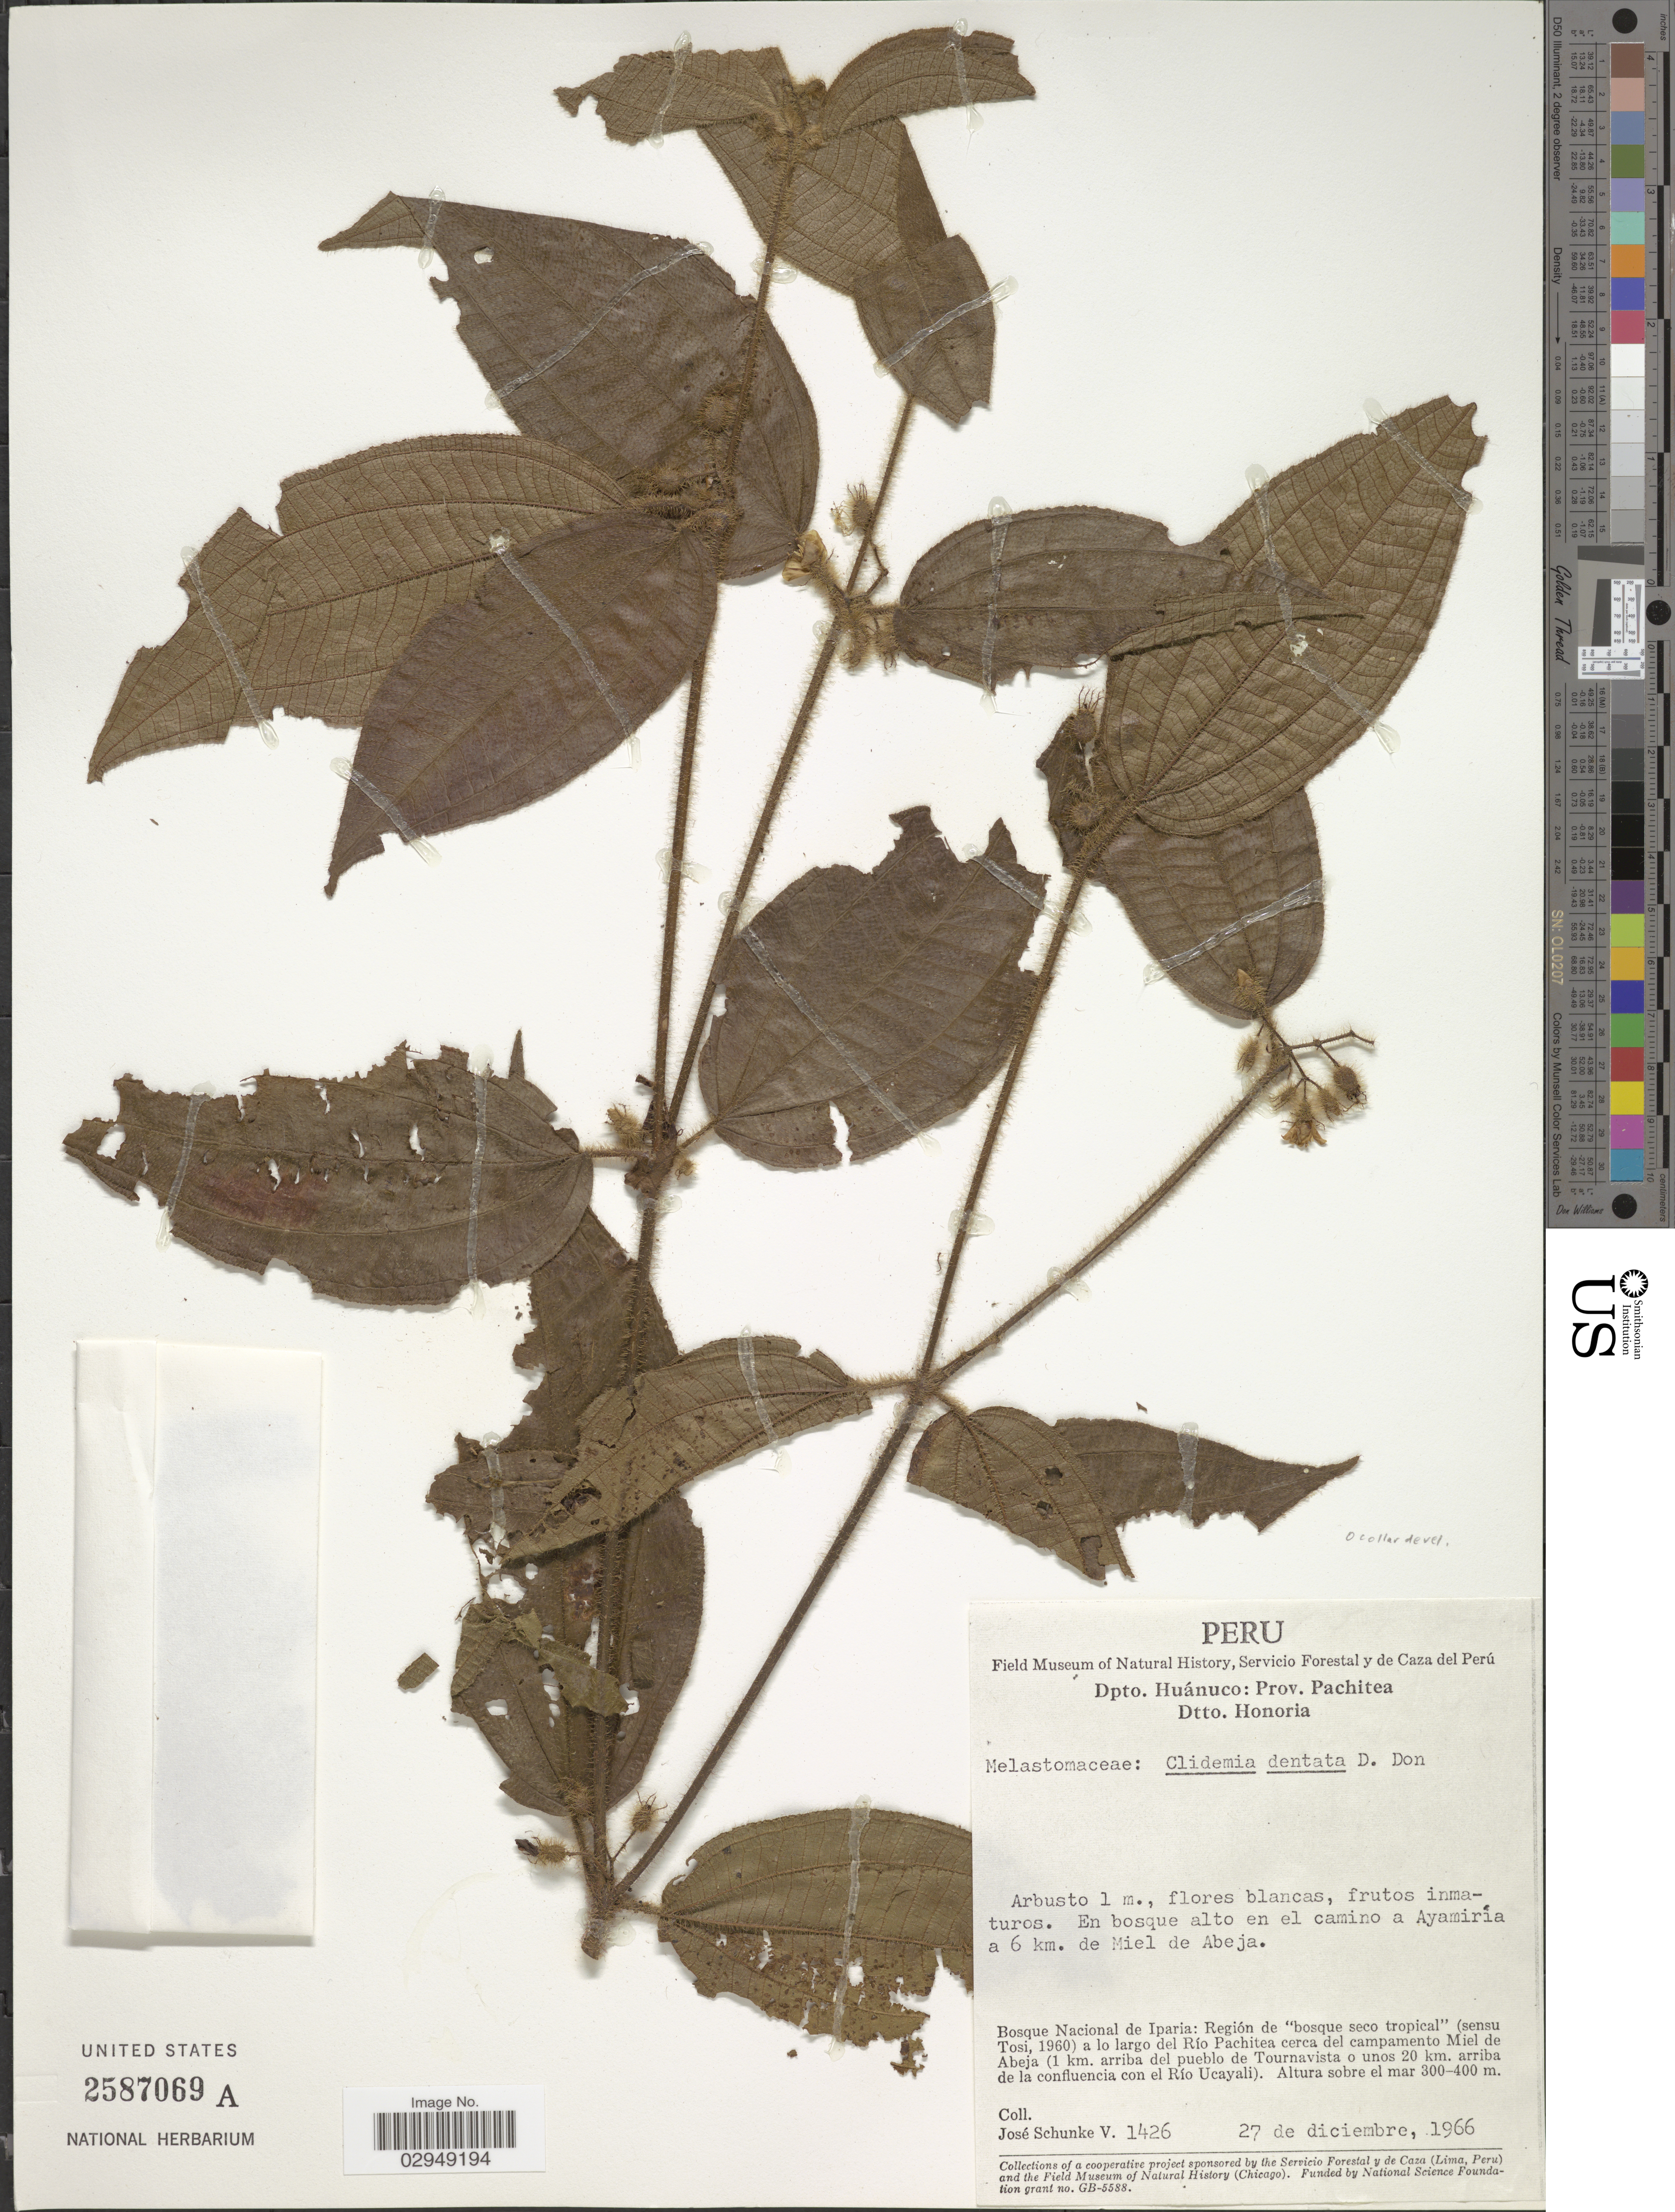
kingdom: Plantae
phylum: Tracheophyta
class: Magnoliopsida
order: Myrtales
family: Melastomataceae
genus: Clidemia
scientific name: Clidemia dentata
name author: D. Don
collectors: J. Schunke Vigo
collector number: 1426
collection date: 1966-12-27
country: Peru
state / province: Huánuco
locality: Dpto. Huánuco, Prov. Pachitea, Dtto. Honoria, En bosque alto en el camino a Ayamiría a 6 km. de Miel de Abeja.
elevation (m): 300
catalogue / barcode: US 2587069A